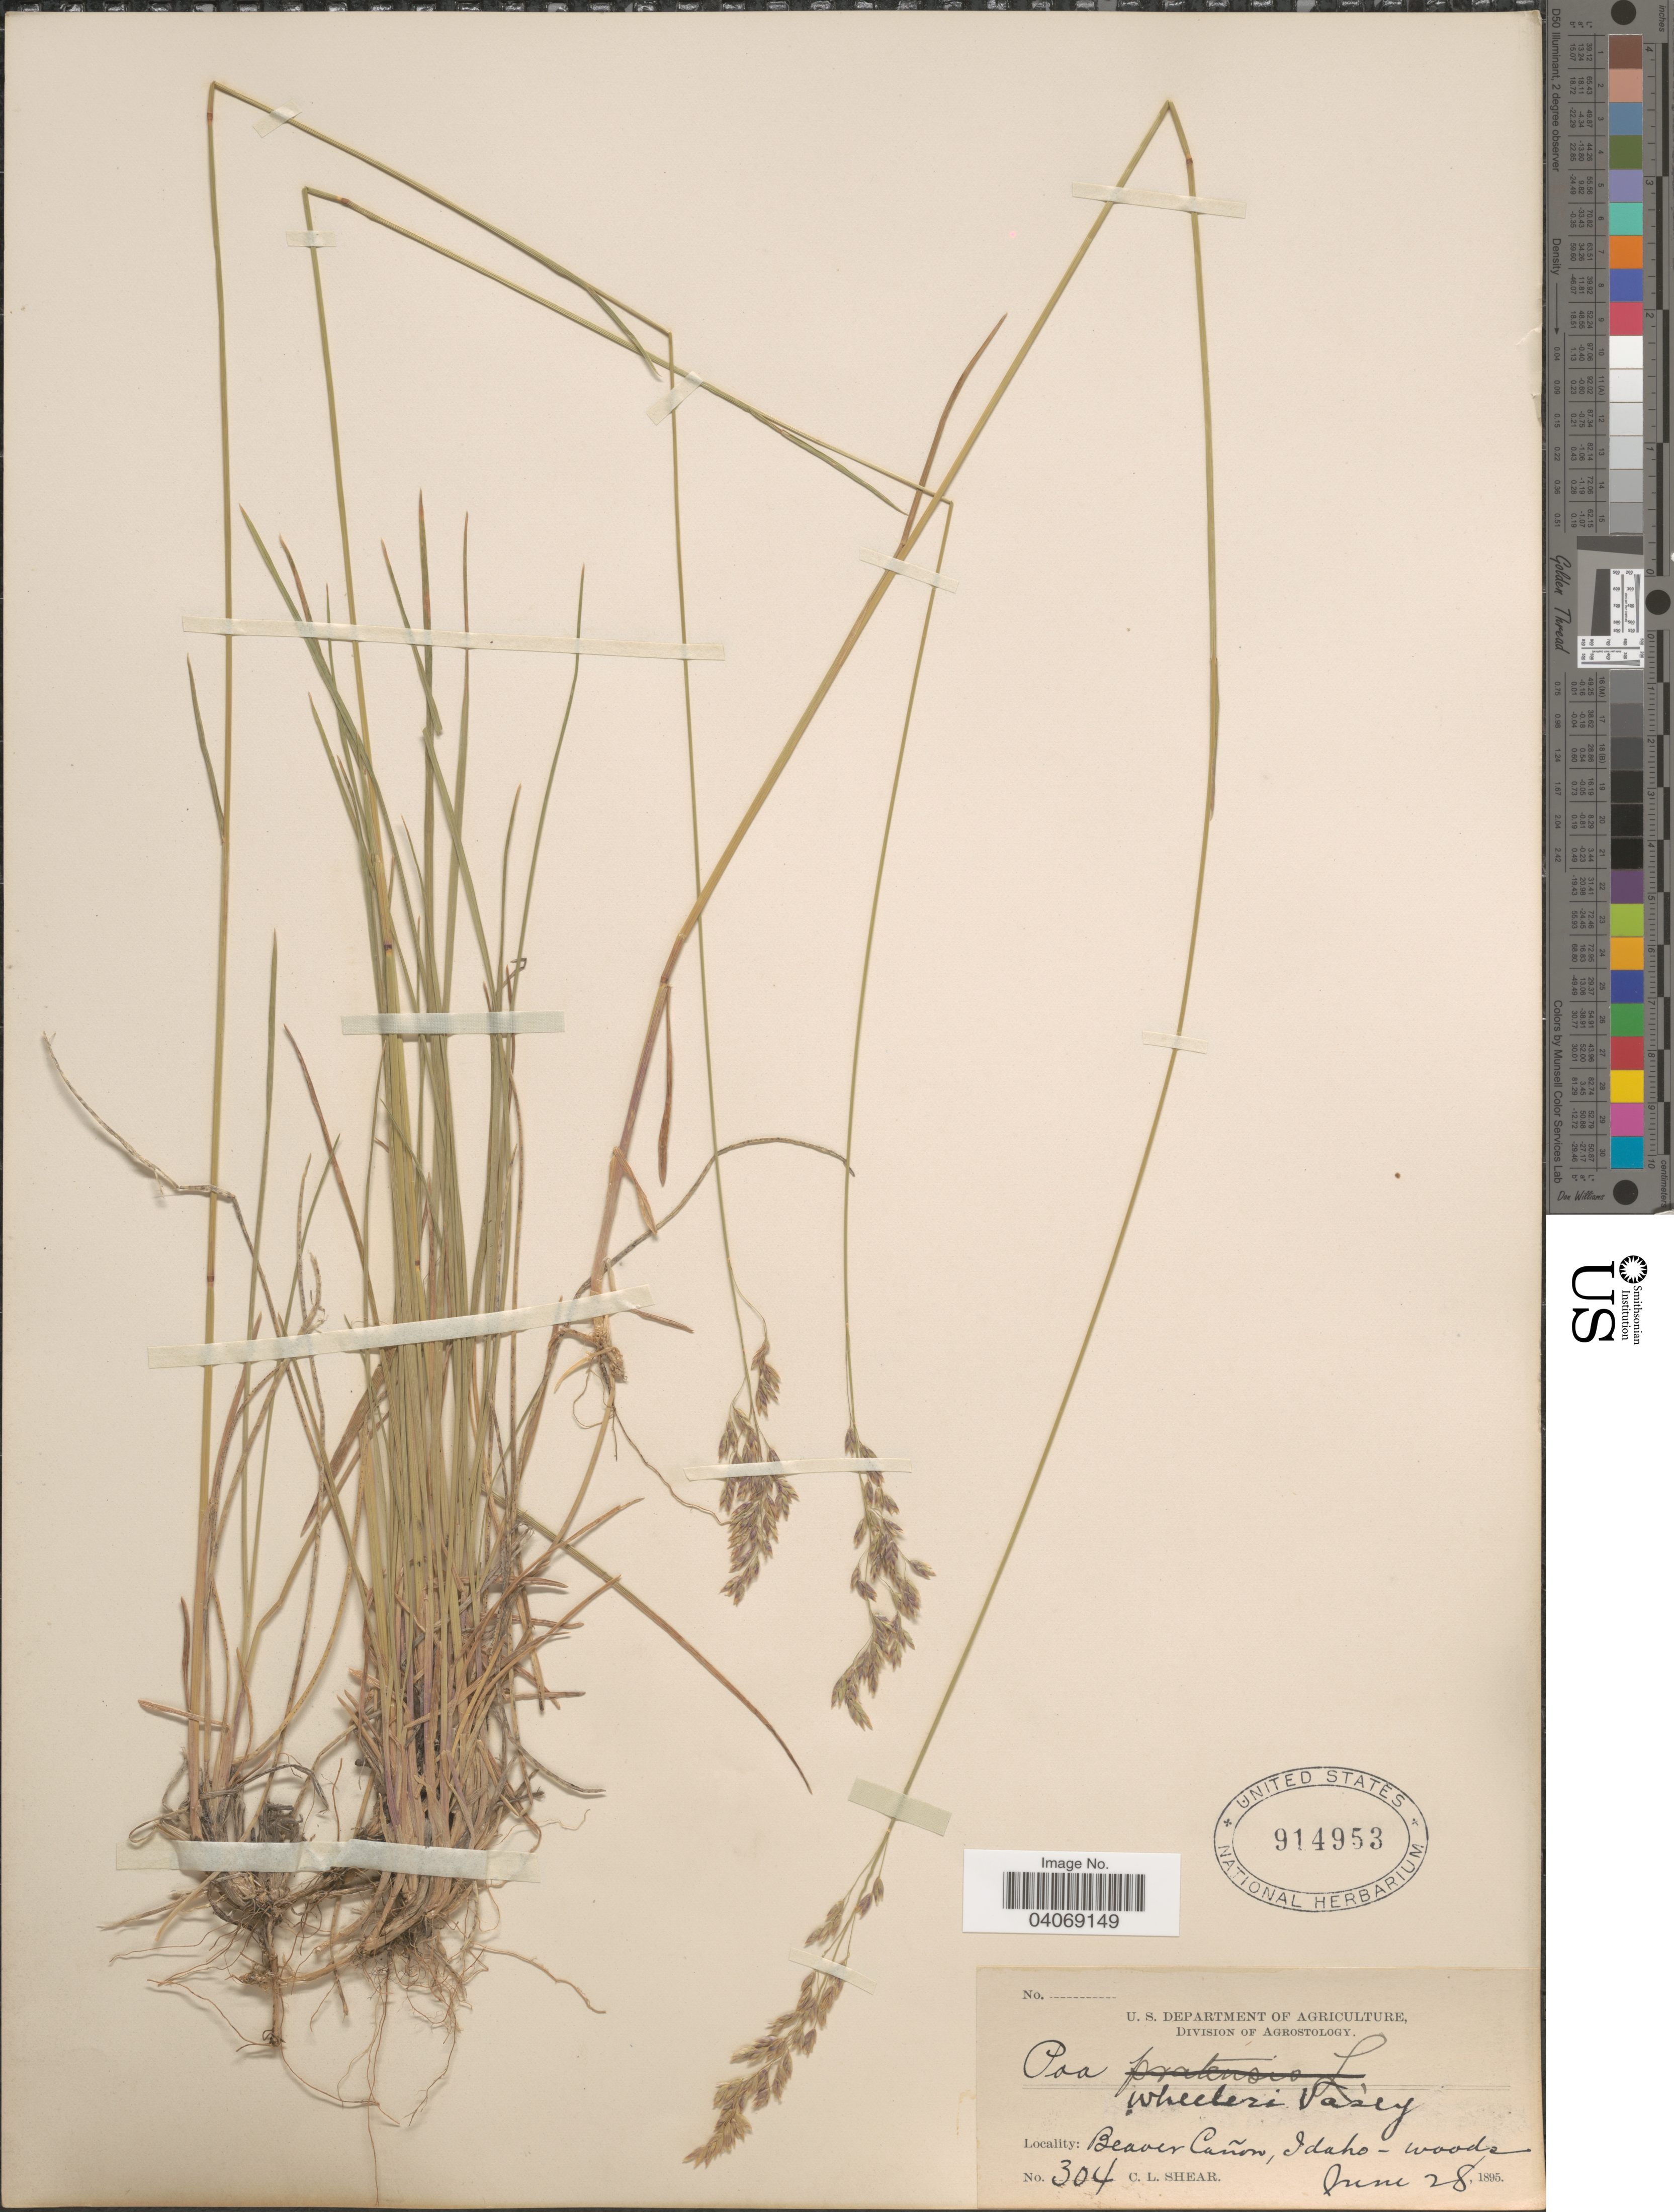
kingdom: Plantae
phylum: Tracheophyta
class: Liliopsida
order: Poales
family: Poaceae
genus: Poa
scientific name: Poa wheeleri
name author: Vasey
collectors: C. L. Shear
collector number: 304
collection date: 1895-06-28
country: United States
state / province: Idaho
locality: Beaver Cañon. Woods.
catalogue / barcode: US 914953